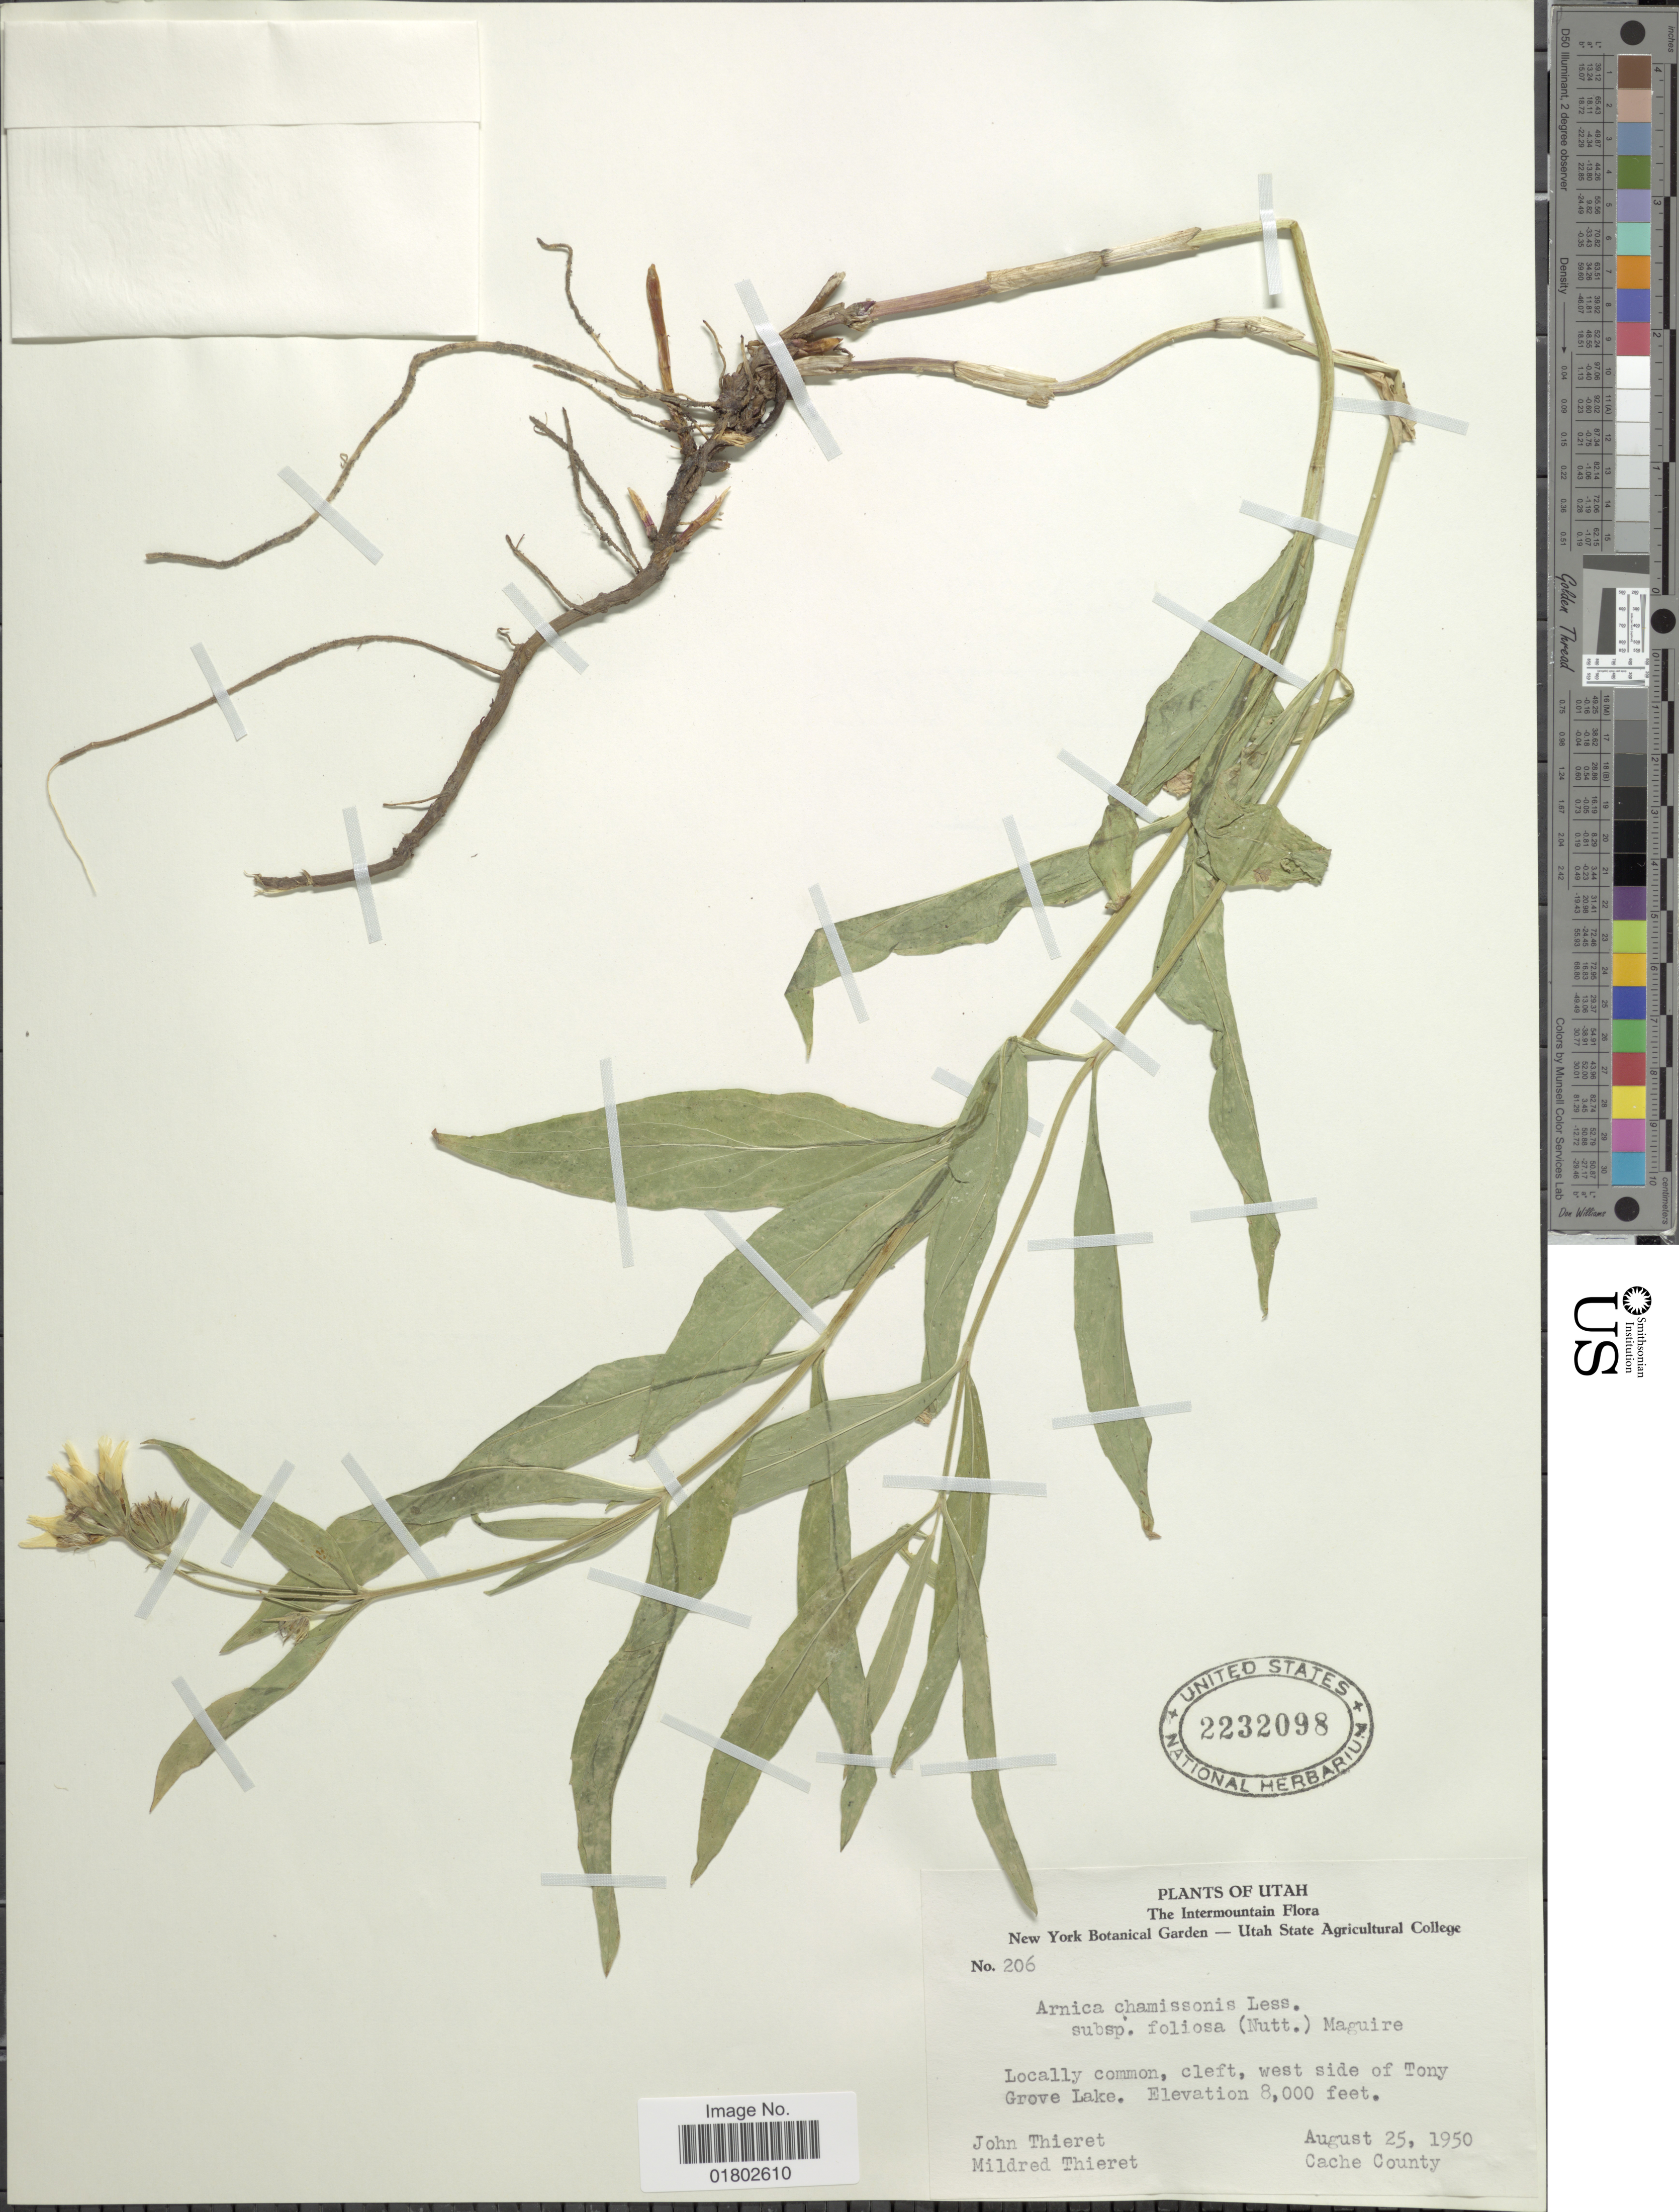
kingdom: Plantae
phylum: Tracheophyta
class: Magnoliopsida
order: Asterales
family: Asteraceae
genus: Arnica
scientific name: Arnica chamissonis subsp. foliosa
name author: (Nutt.) Maguire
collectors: J. W. Thieret & M. Thieret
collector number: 206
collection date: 1950-08-25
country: United States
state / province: Utah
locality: West side of Tony Grove Lake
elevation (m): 2438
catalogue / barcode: US 2232098